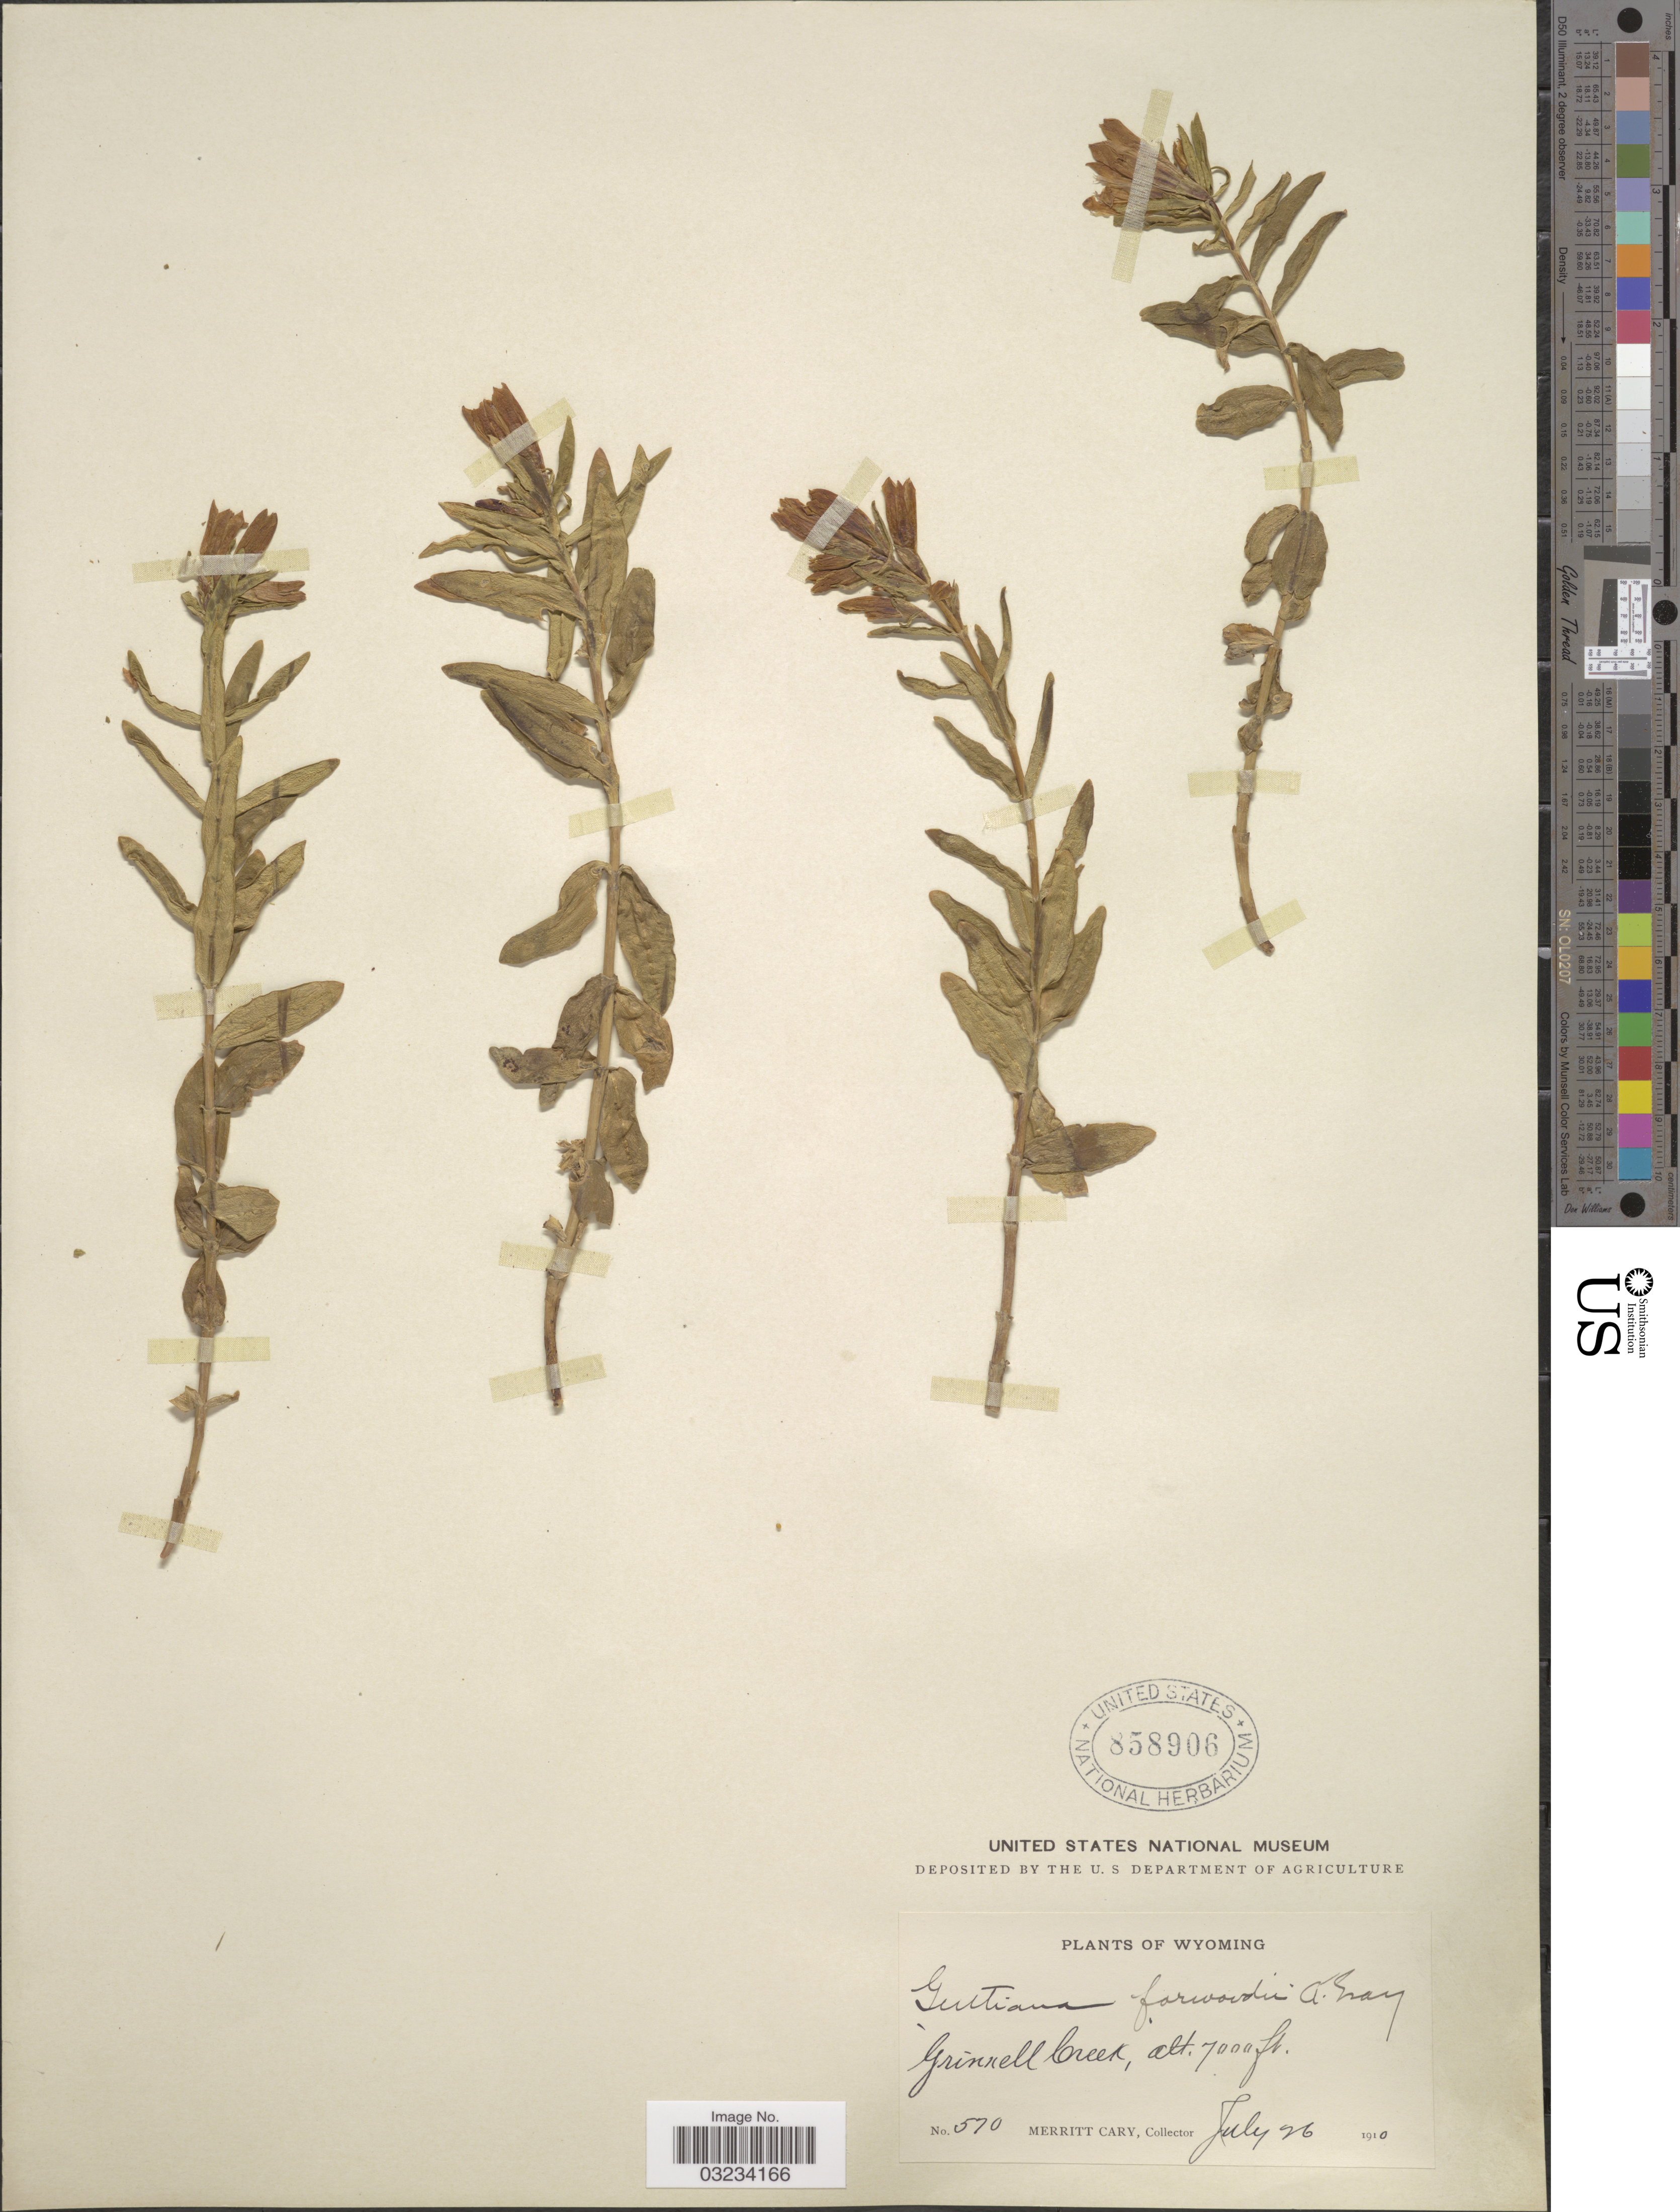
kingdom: Plantae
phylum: Tracheophyta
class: Magnoliopsida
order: Gentianales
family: Gentianaceae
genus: Gentiana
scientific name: Gentiana forwoodii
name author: A. Gray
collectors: M. Cary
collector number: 570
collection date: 1910-07-26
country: United States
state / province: Wyoming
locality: Grinnell Creek.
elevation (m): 2134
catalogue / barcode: US 858906